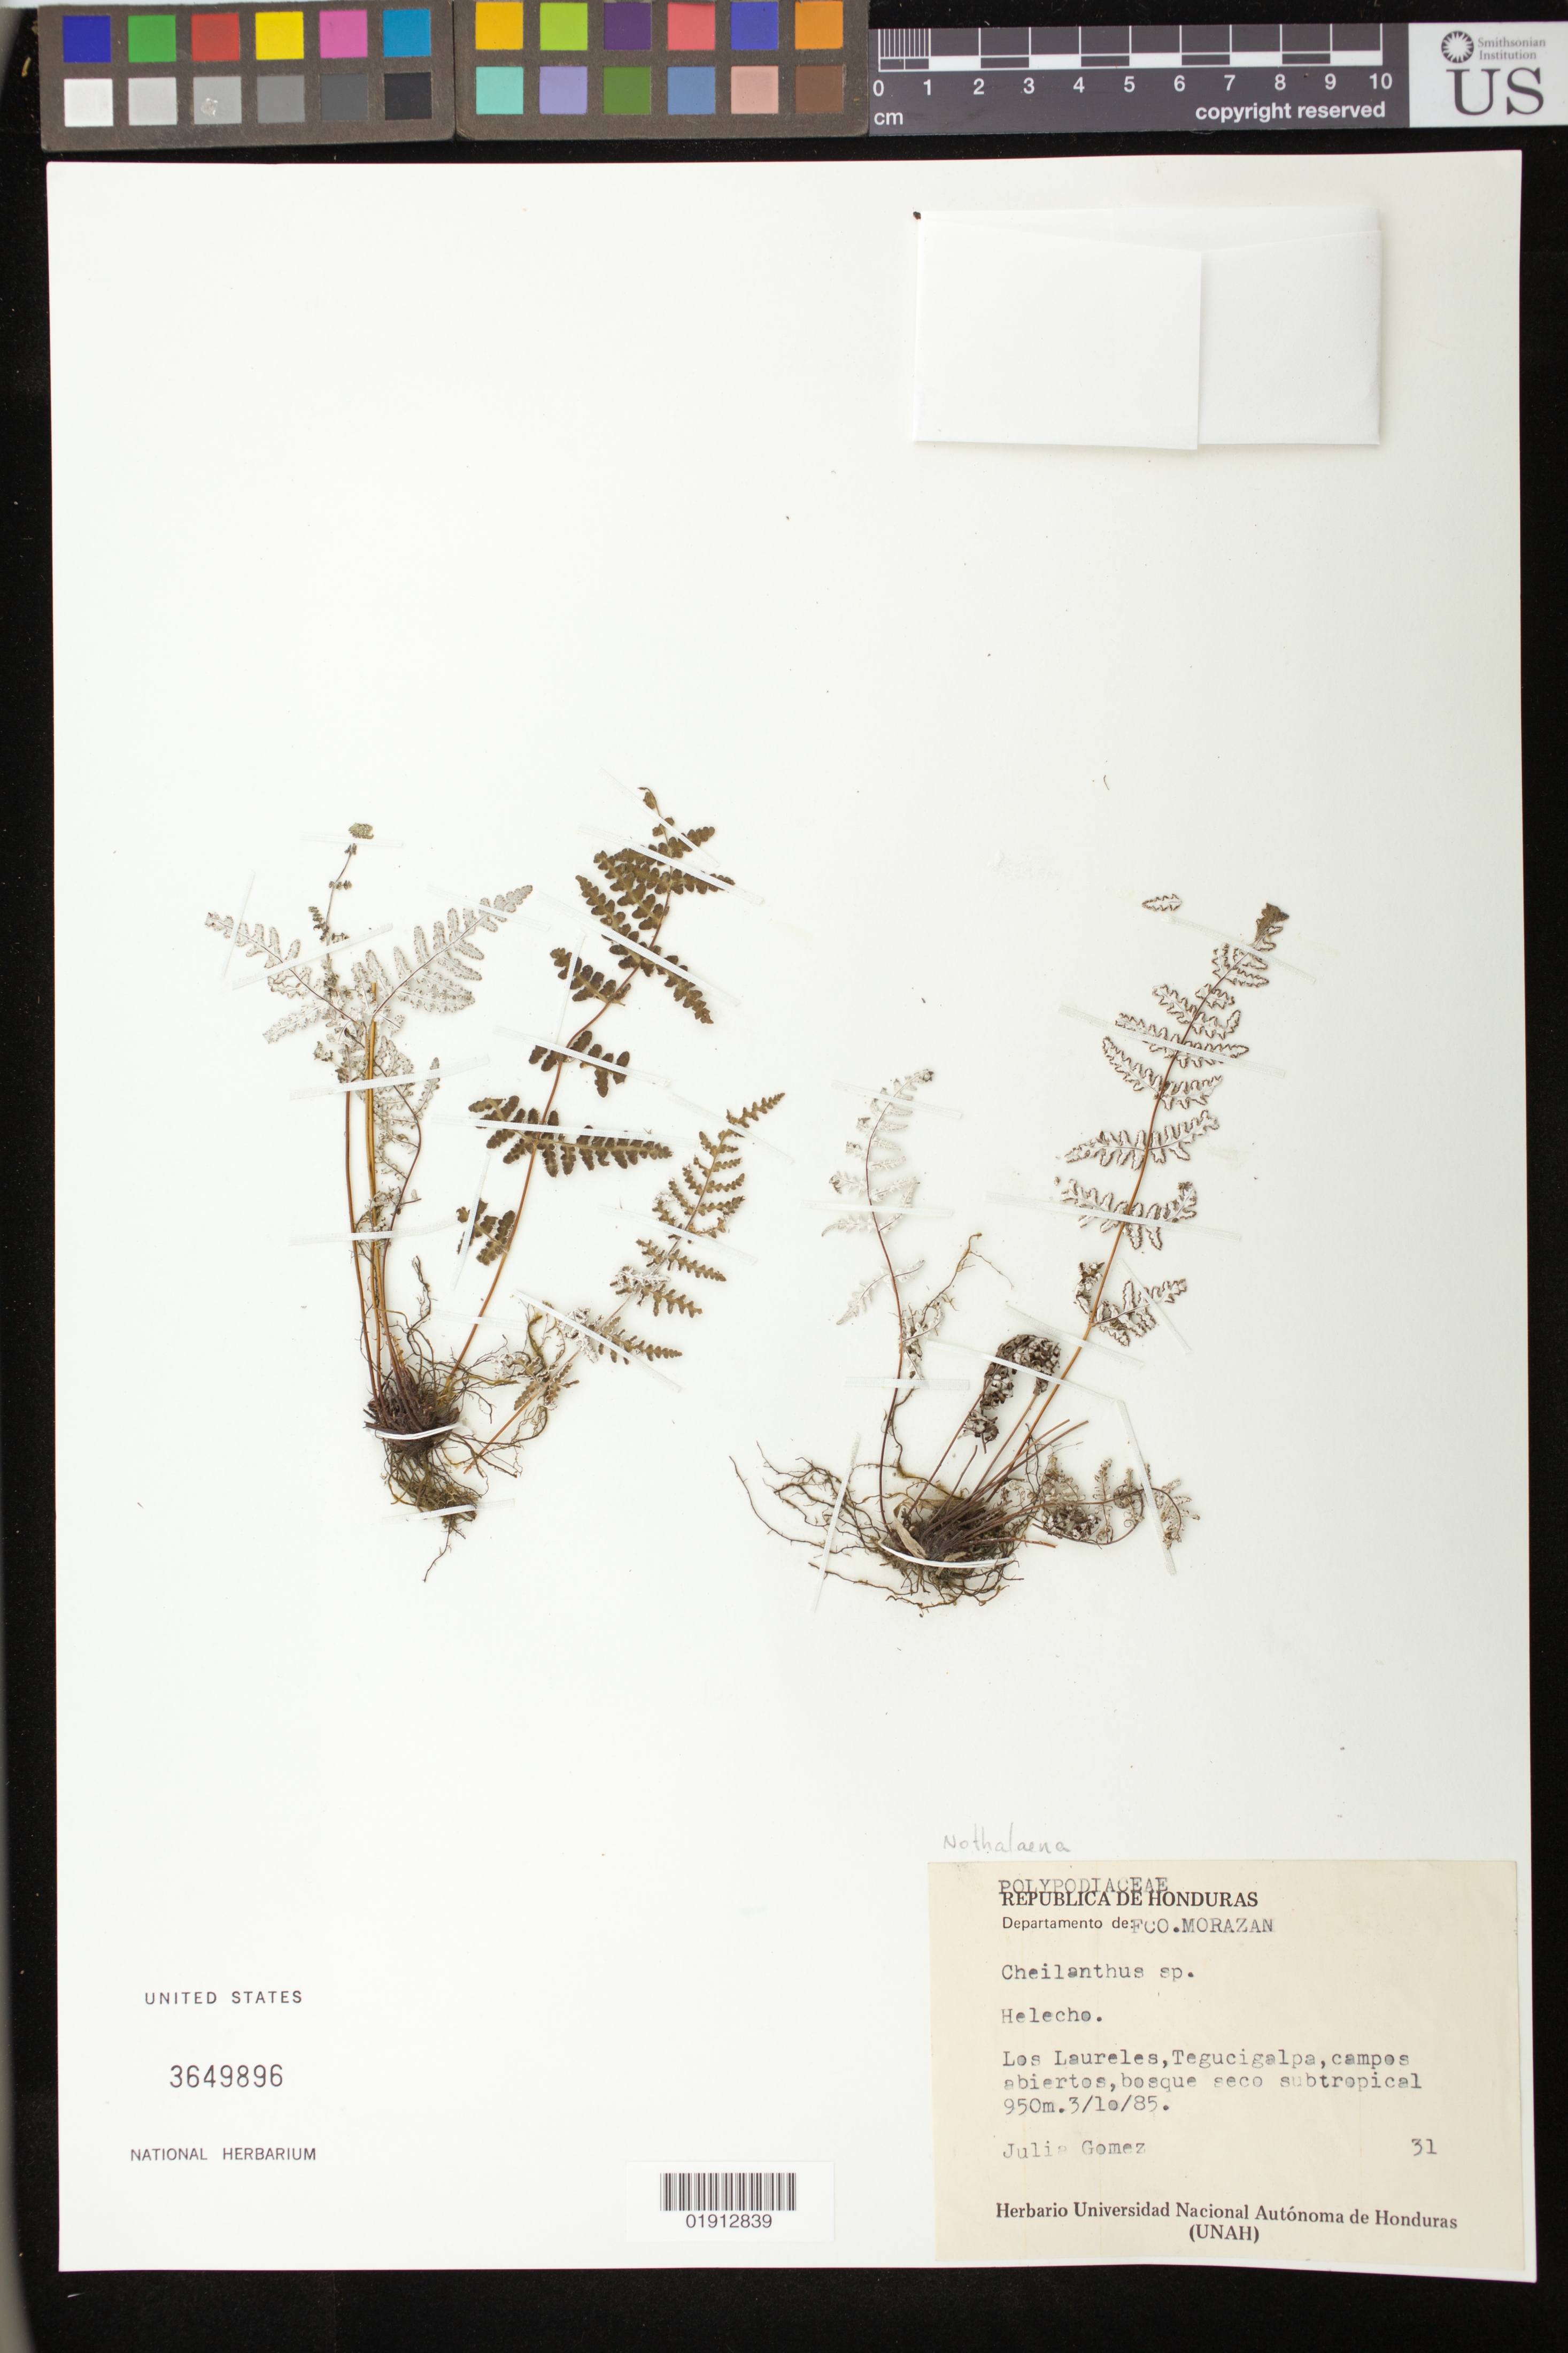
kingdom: Plantae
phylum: Tracheophyta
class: Polypodiopsida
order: Polypodiales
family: Pteridaceae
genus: Notholaena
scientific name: Notholaena sp.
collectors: J. Gomez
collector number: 31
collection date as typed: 3/10/85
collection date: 1985-03-10 or 1985-10-03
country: Honduras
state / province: Fco. Morazán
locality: Los Laureles, Tegucigalpa.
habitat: Campo abiertos, bosque seco subtropical.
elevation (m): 950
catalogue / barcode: US 3649896